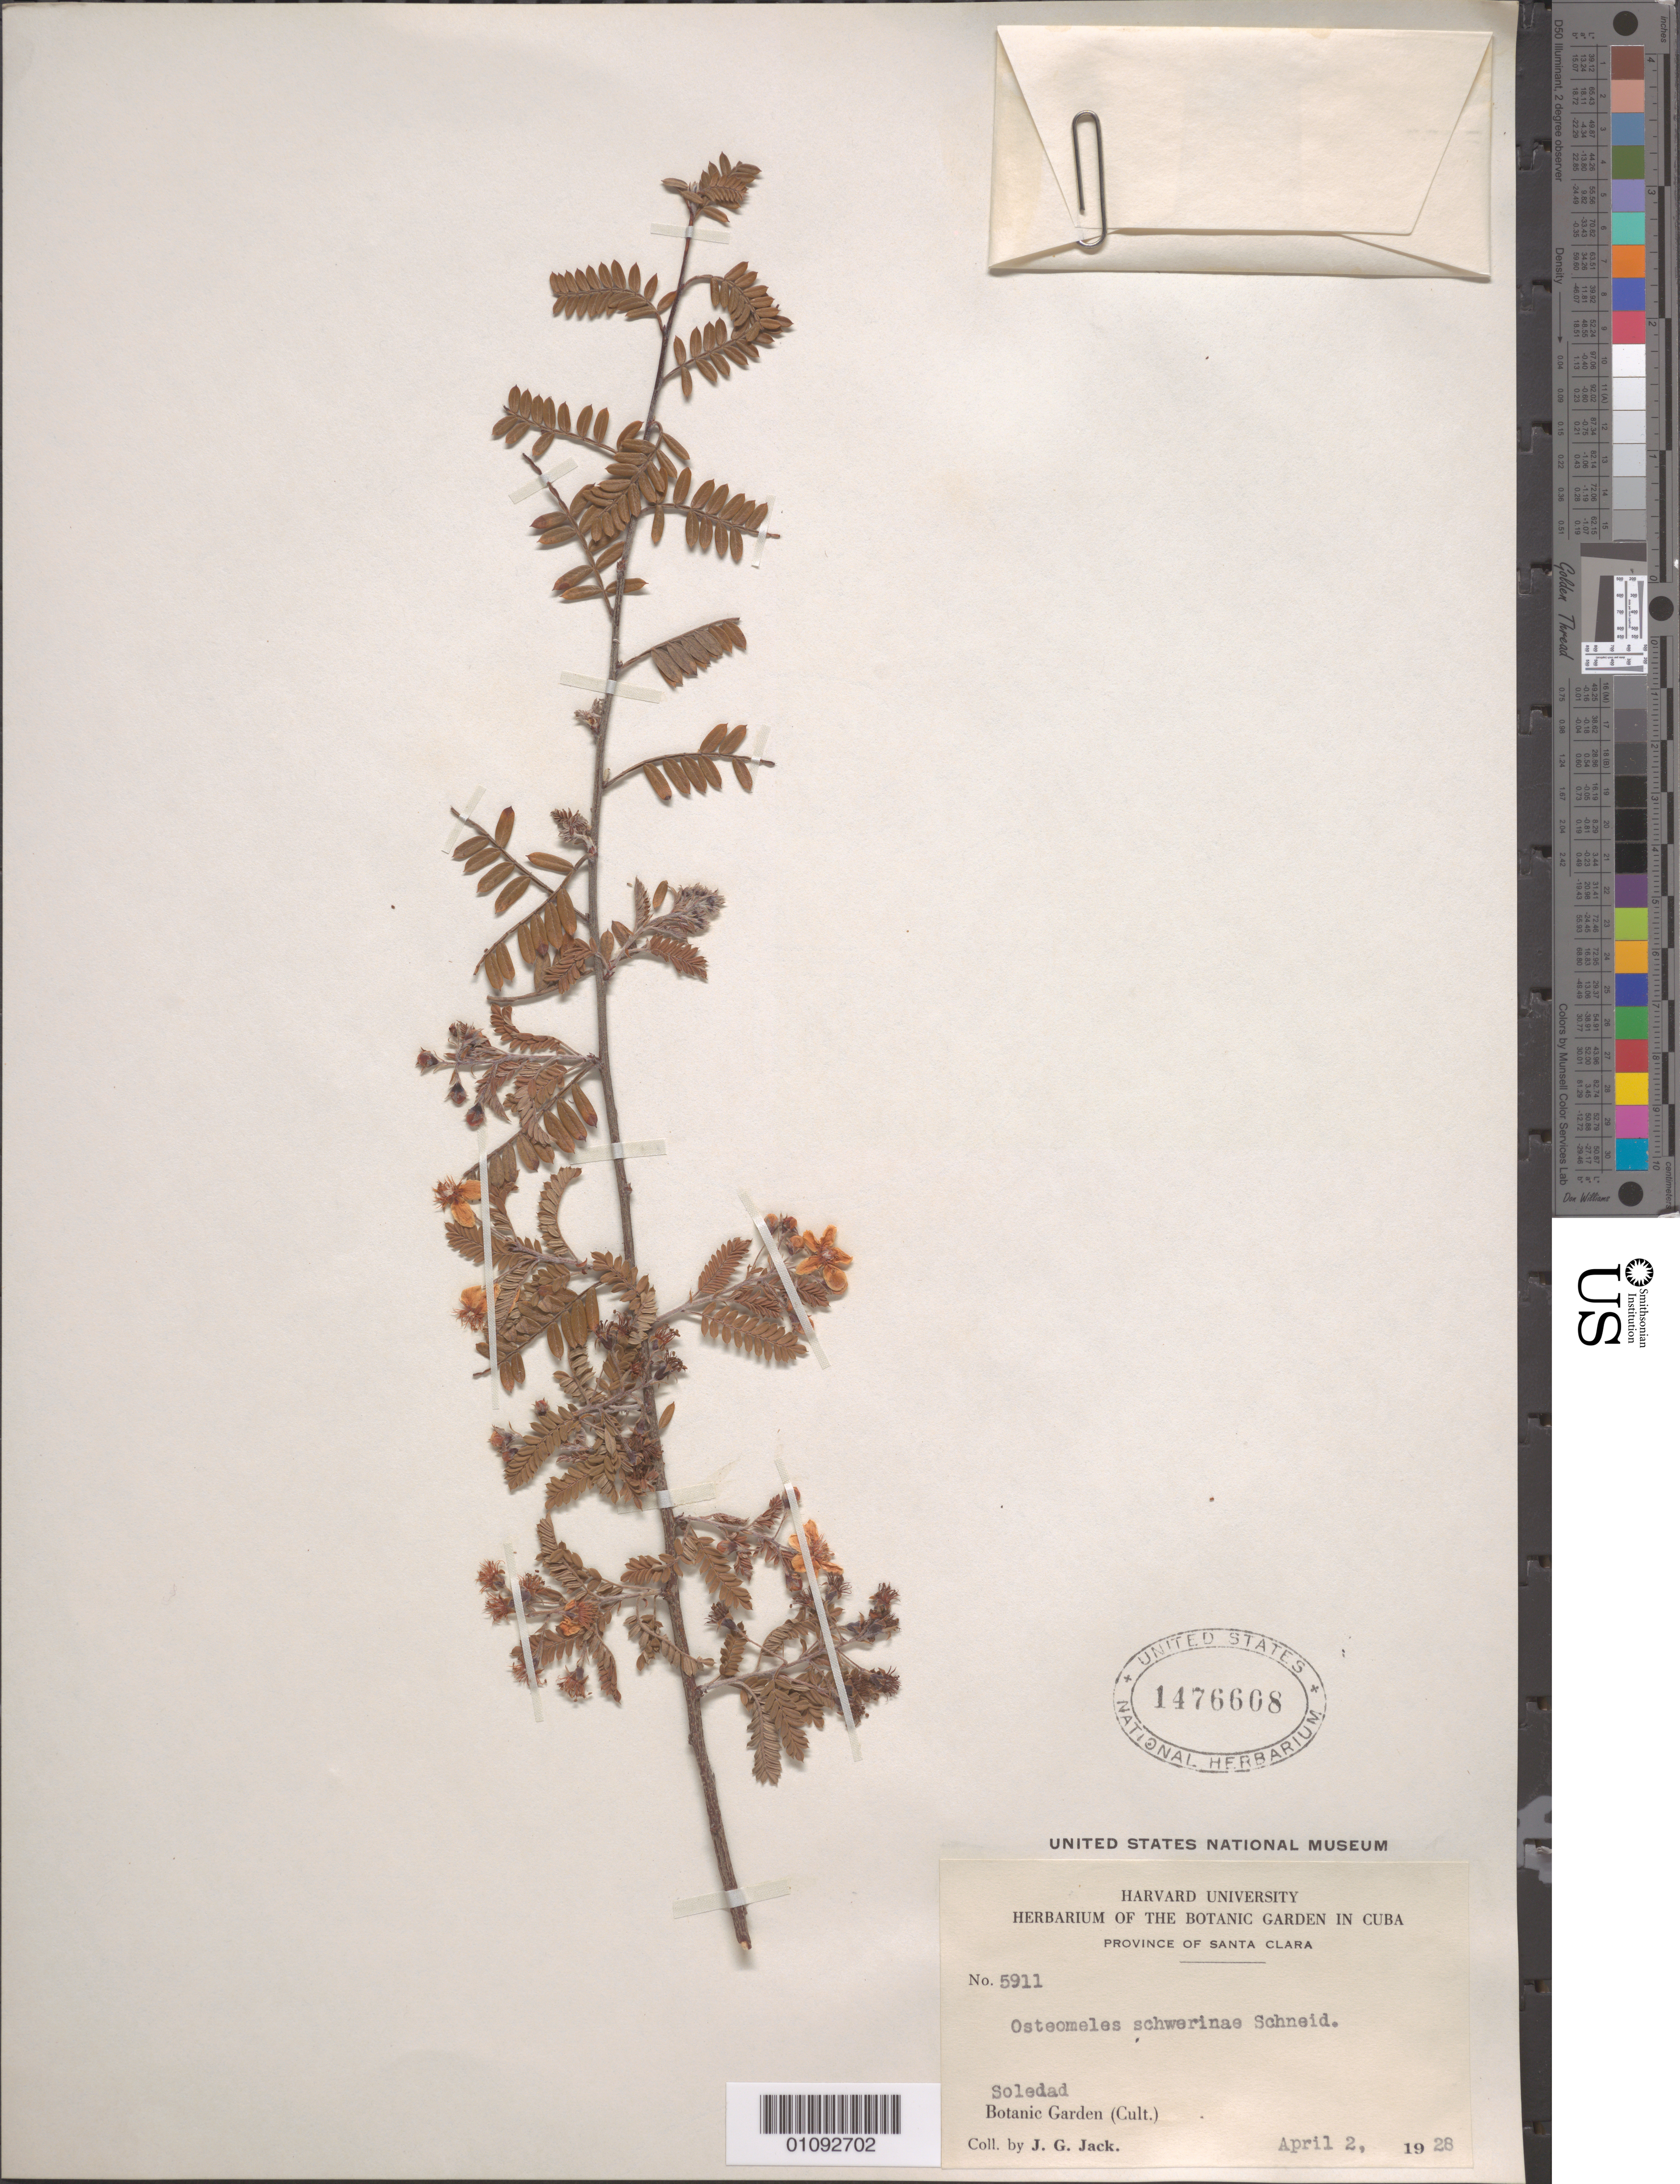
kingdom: Plantae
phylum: Tracheophyta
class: Magnoliopsida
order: Rosales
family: Rosaceae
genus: Osteomeles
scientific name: Osteomeles schwerinae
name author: C.K. Schneid.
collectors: J. G. Jack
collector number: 5911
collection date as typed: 02 Apr 1928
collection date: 1928-04-02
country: Cuba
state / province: Cienfuegos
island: Cuba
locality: Soledad, Botanic Garden Province of Santa Clara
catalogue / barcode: US 1476608